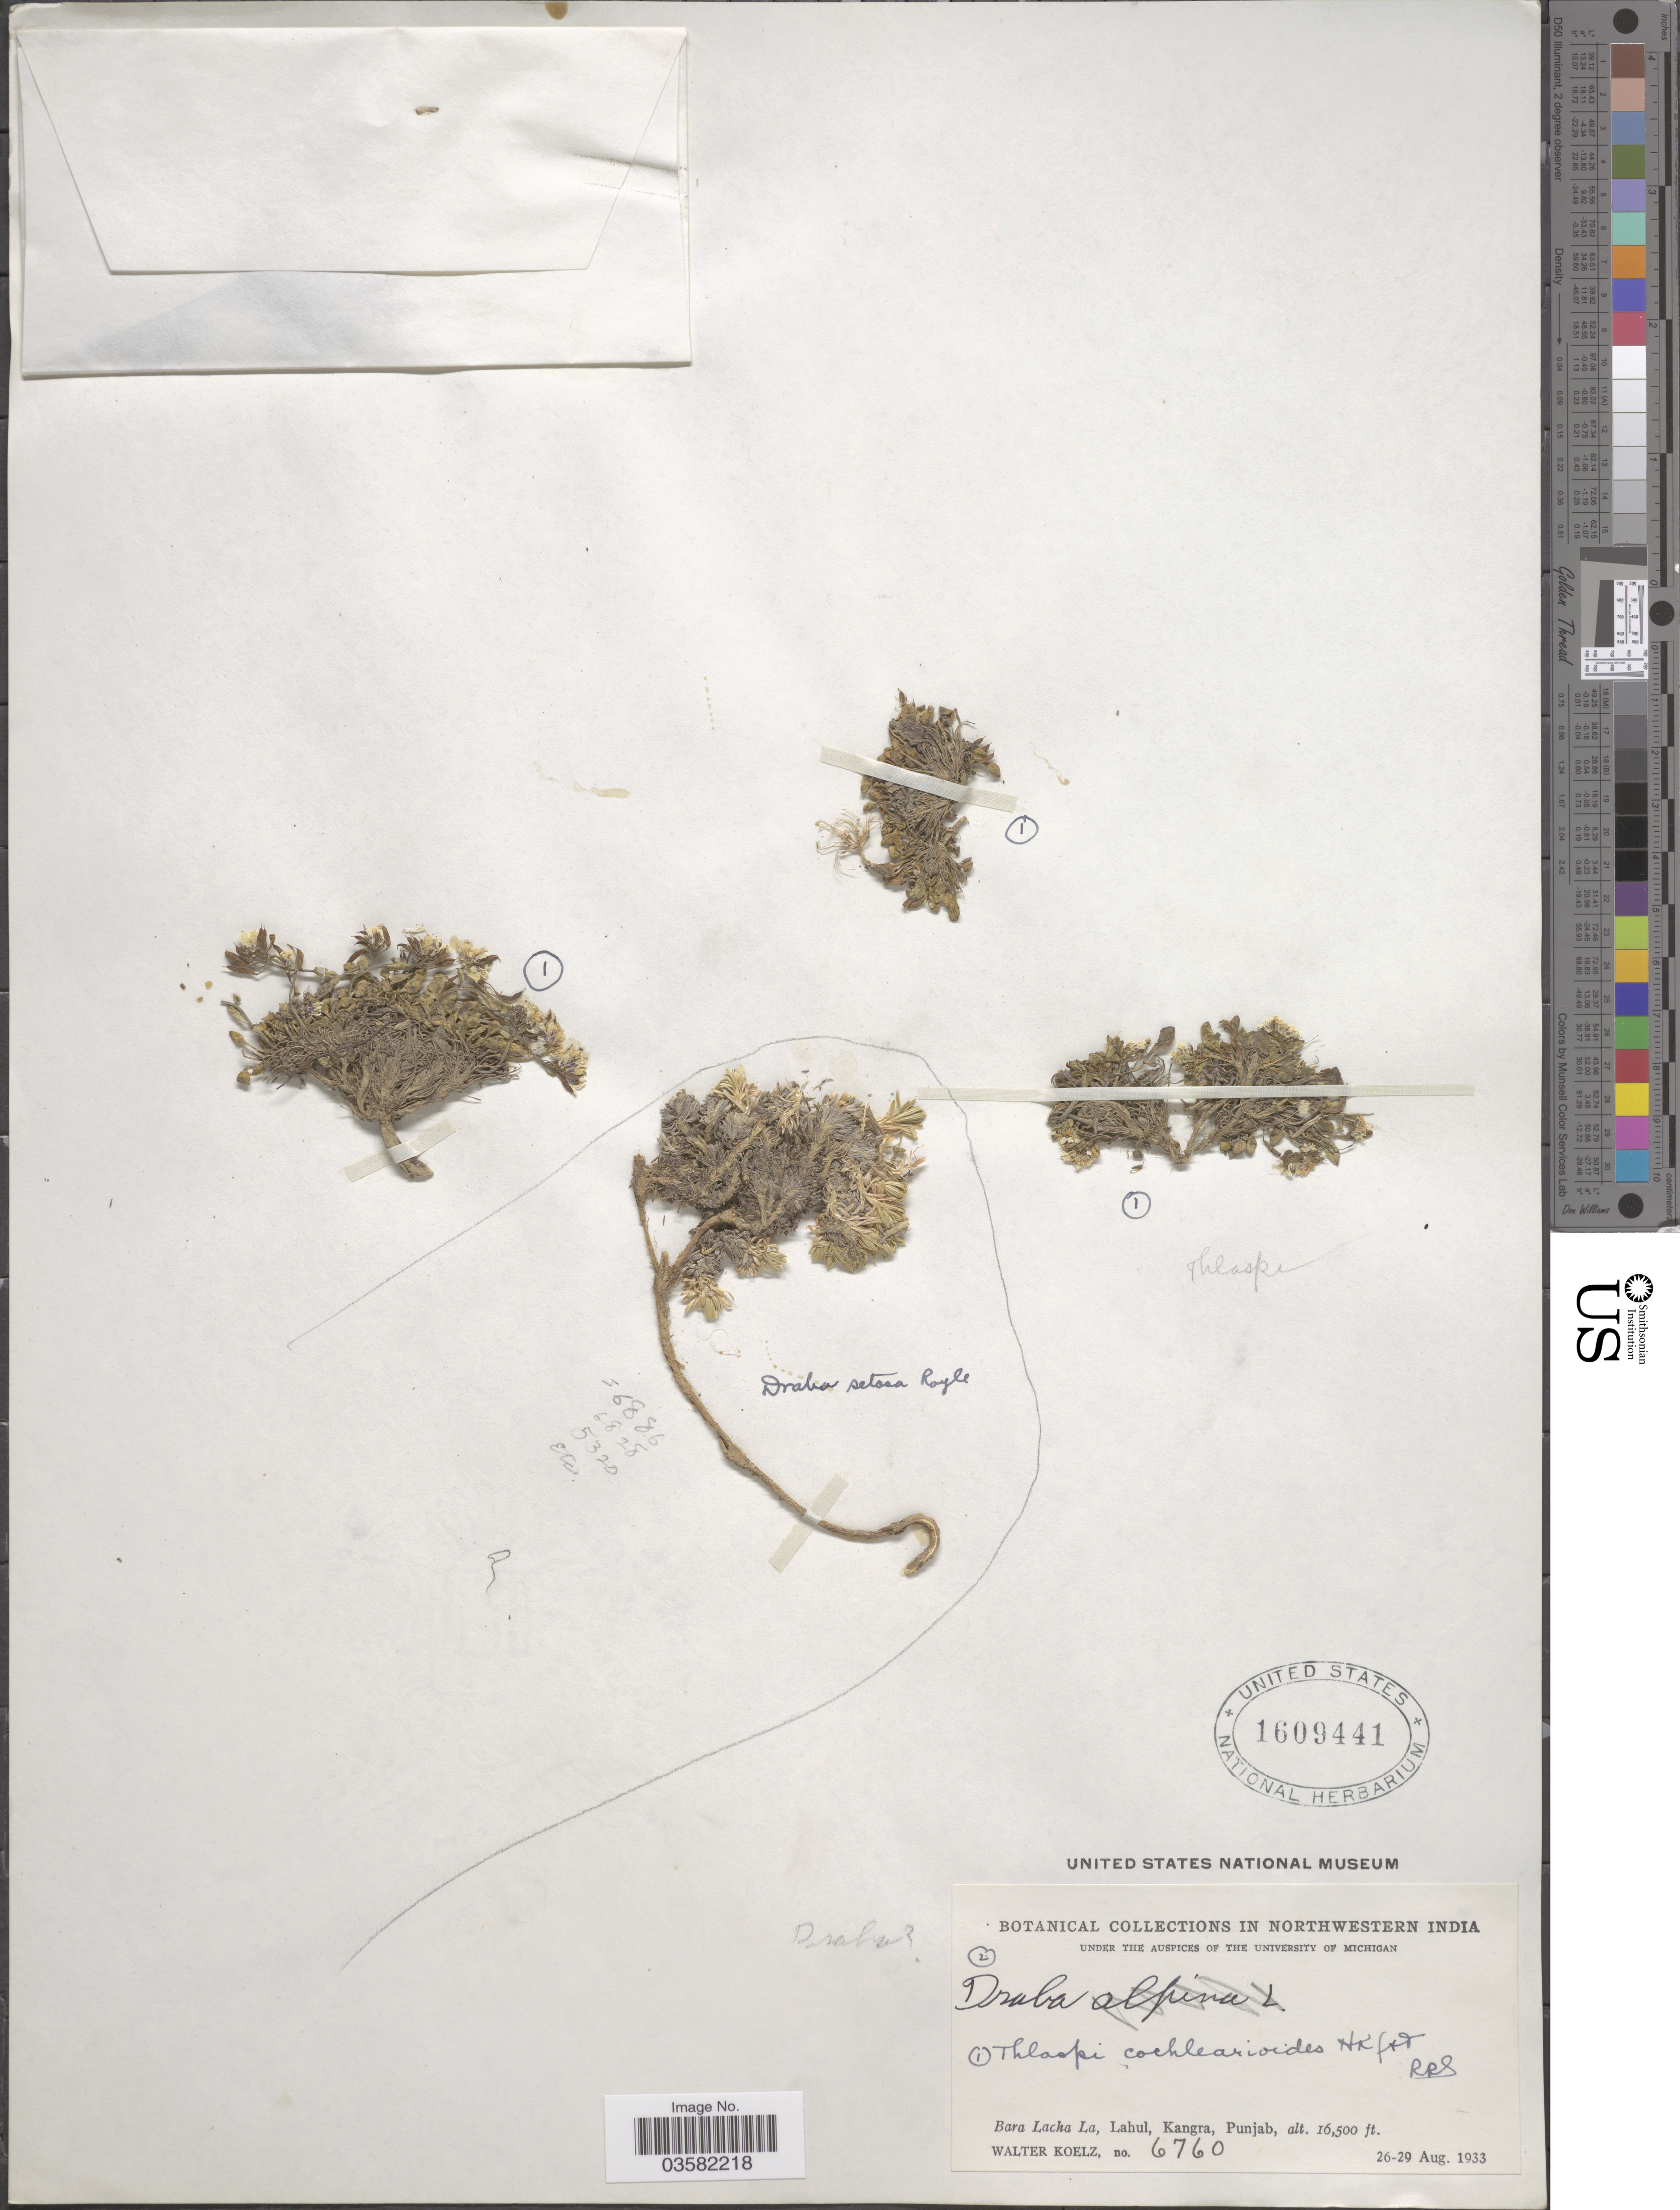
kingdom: Plantae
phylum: Tracheophyta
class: Magnoliopsida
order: Brassicales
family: Brassicaceae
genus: Thlaspi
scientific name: Thlaspi cochlearioides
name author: Hook. f. & Thomson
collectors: W. N. Koelz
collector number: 6760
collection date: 1933-08-26/1933-08-29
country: India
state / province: Punjab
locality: Northwestern India. Bara Lacha La, Lahul, Kangra.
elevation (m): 5029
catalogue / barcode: US 1609441